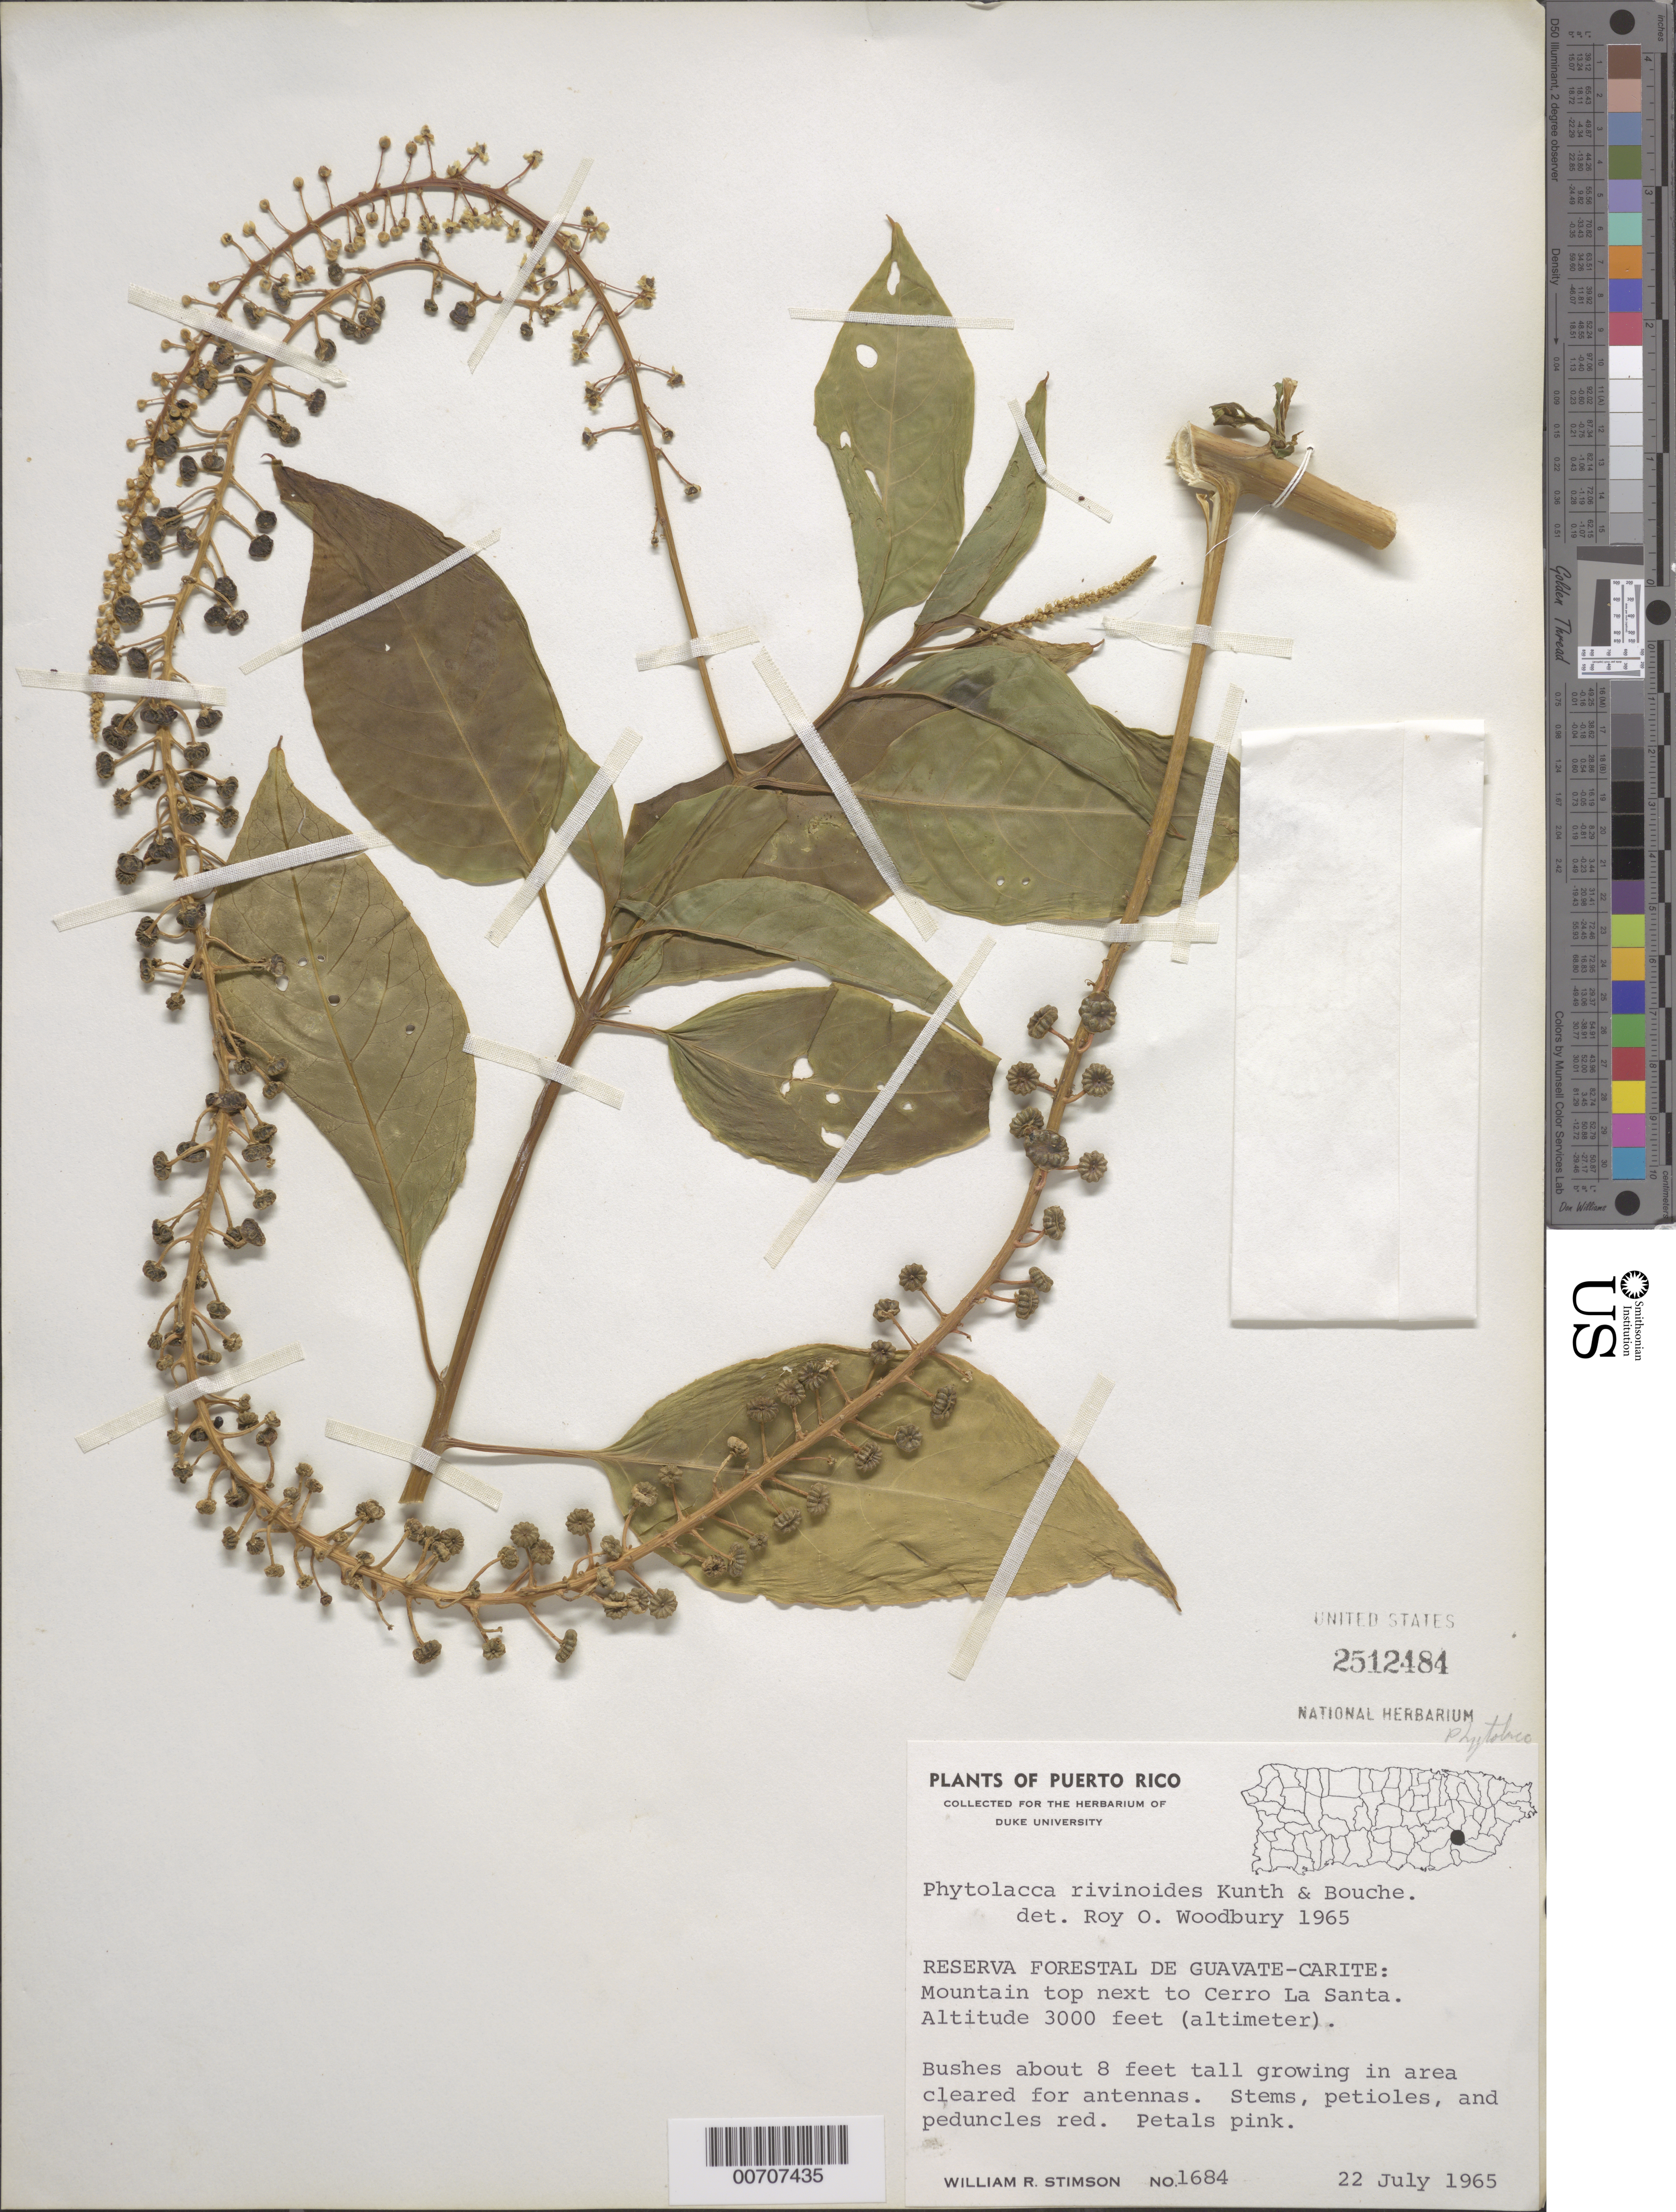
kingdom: Plantae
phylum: Tracheophyta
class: Magnoliopsida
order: Caryophyllales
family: Phytolaccaceae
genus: Phytolacca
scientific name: Phytolacca rivinoides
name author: Kunth & C.D. Bouché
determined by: Woodbury, R. O.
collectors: W. R. Stimson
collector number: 1684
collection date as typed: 22 Jul 1965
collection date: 1965-07-22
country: Puerto Rico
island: Greater Antilles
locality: Reserva Forestal de Guavate-Carite: Mountain top next to Cerro La Santa.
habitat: Growing in area cleared for antennas.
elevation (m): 914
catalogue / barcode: US 2512484